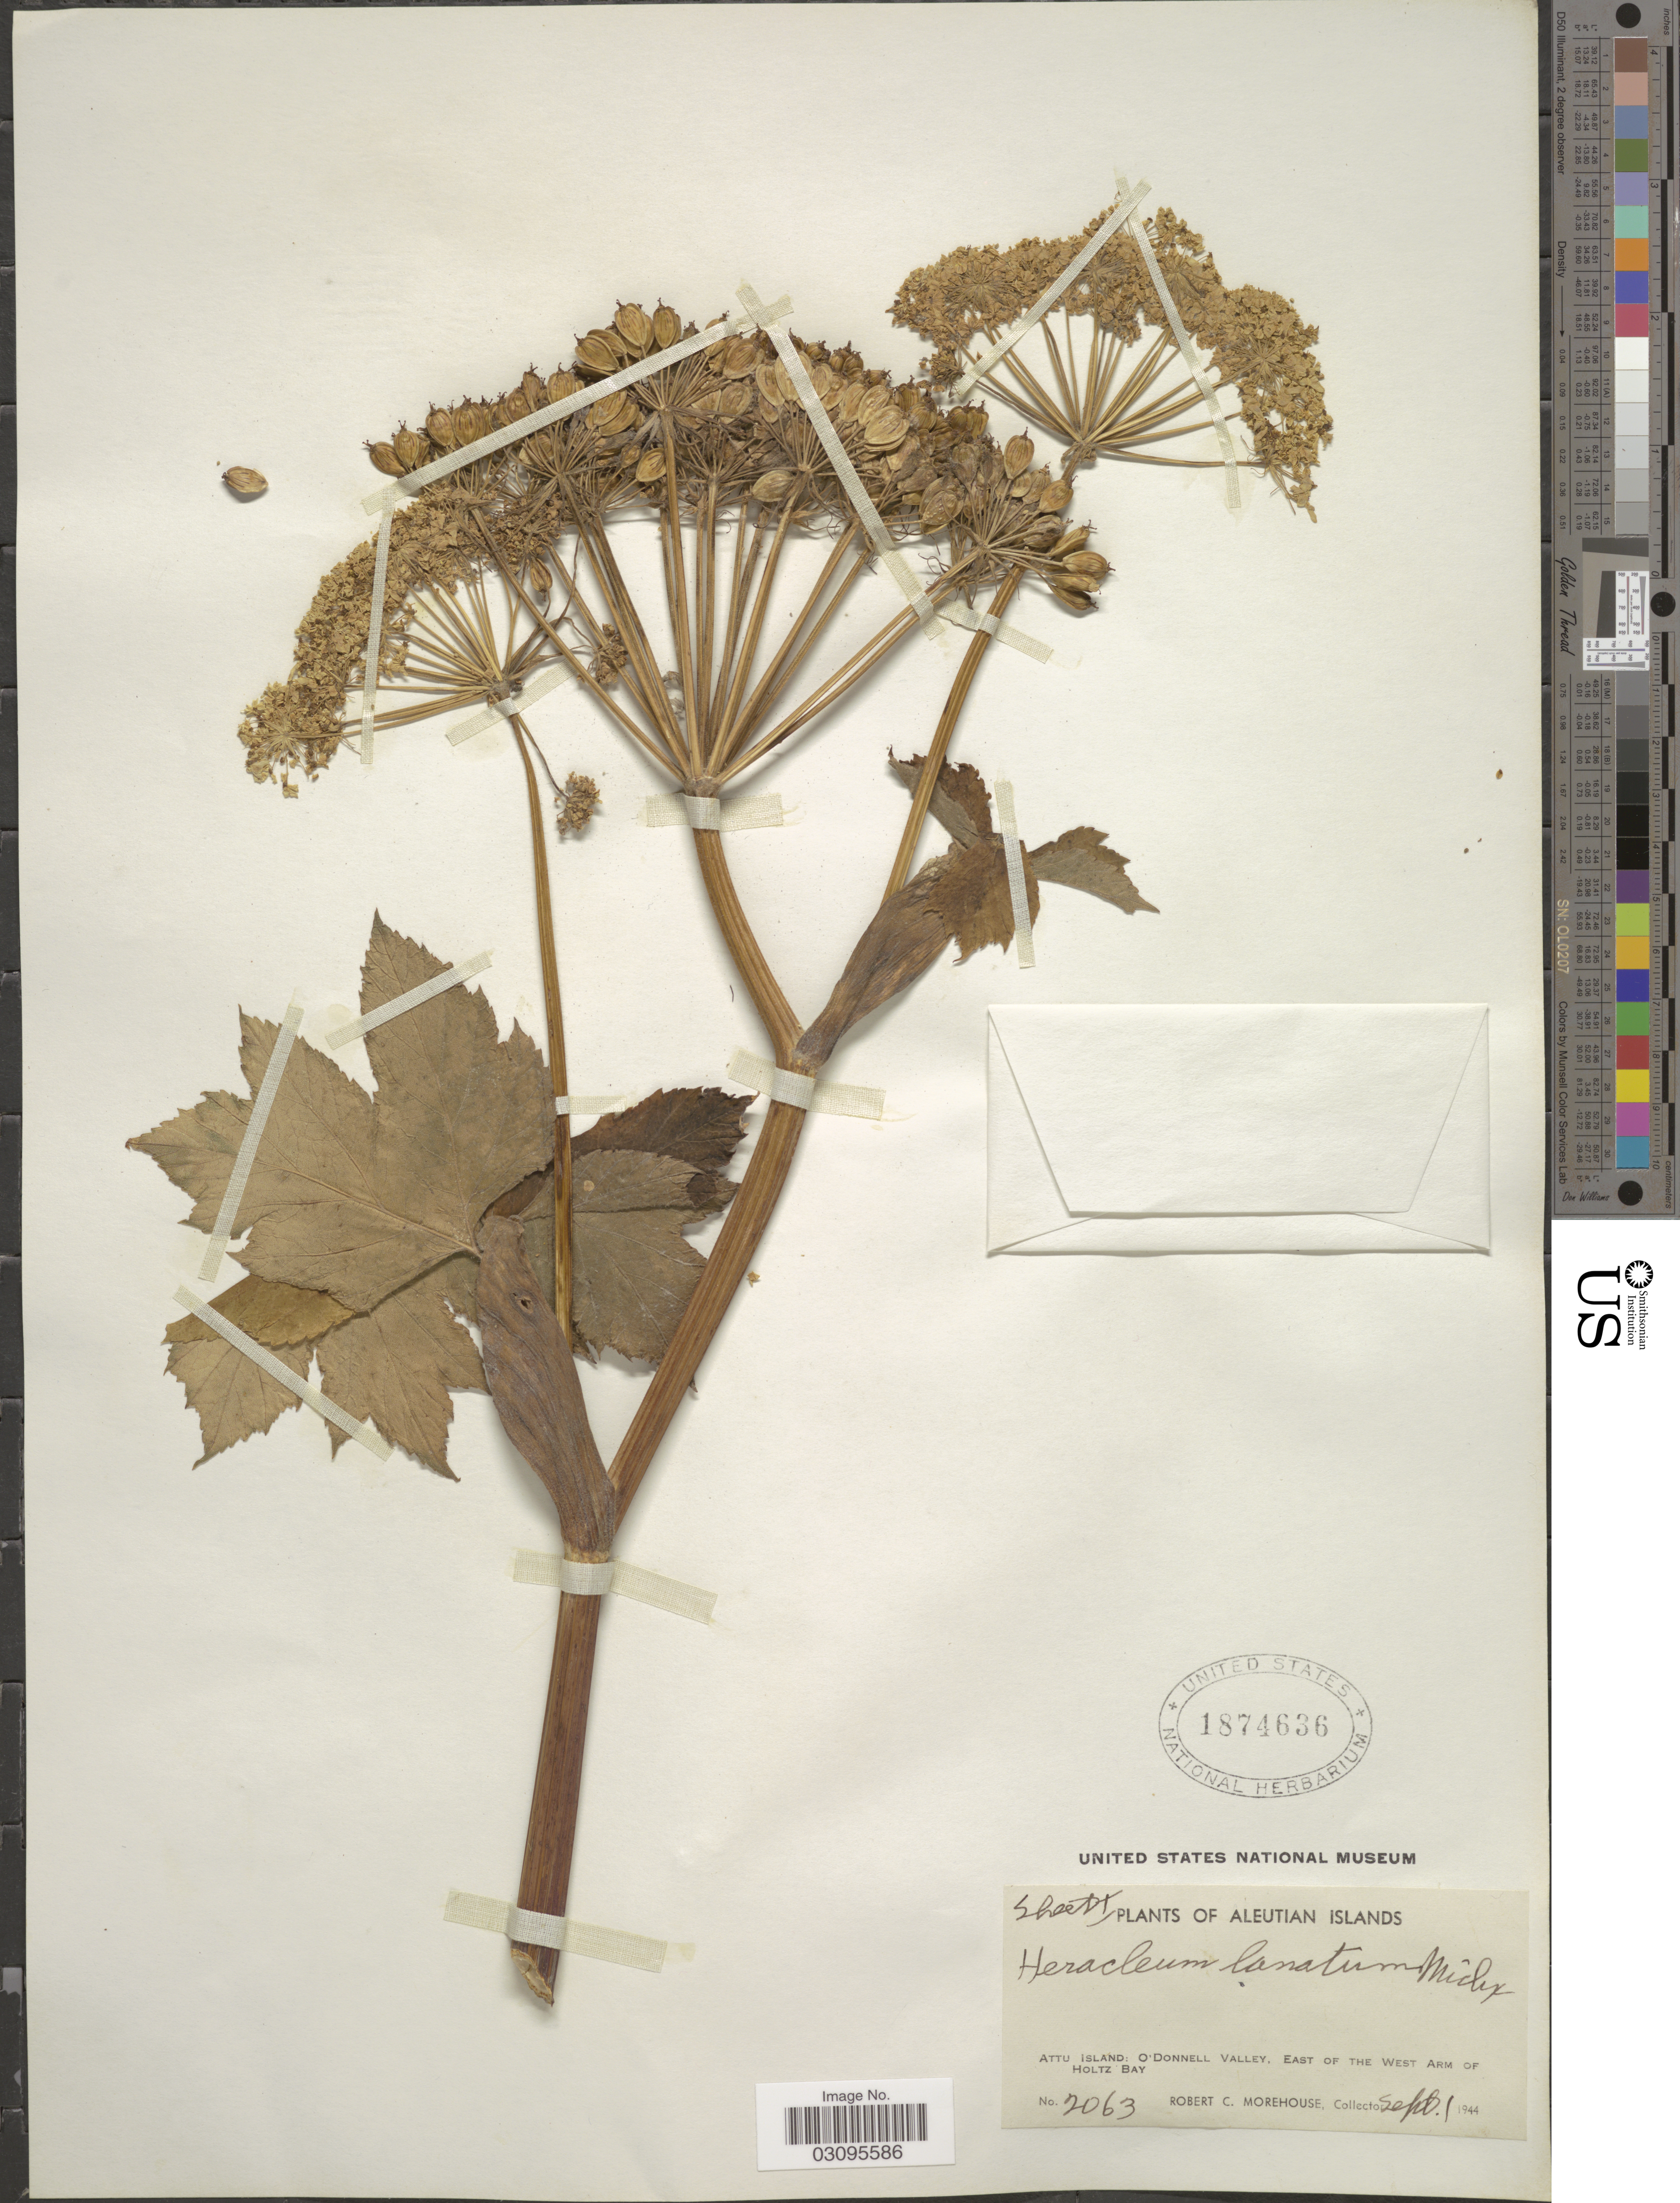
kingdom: Plantae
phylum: Tracheophyta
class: Magnoliopsida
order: Apiales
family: Apiaceae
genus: Heracleum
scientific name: Heracleum lanatum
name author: Michx.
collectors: R. Morehouse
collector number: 2063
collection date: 1944-09-01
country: United States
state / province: Alaska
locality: Aleutian Islands, Attu Island: O'Donnell Valley, East of The West Arm of Holtz Bay.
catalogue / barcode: US 1874636